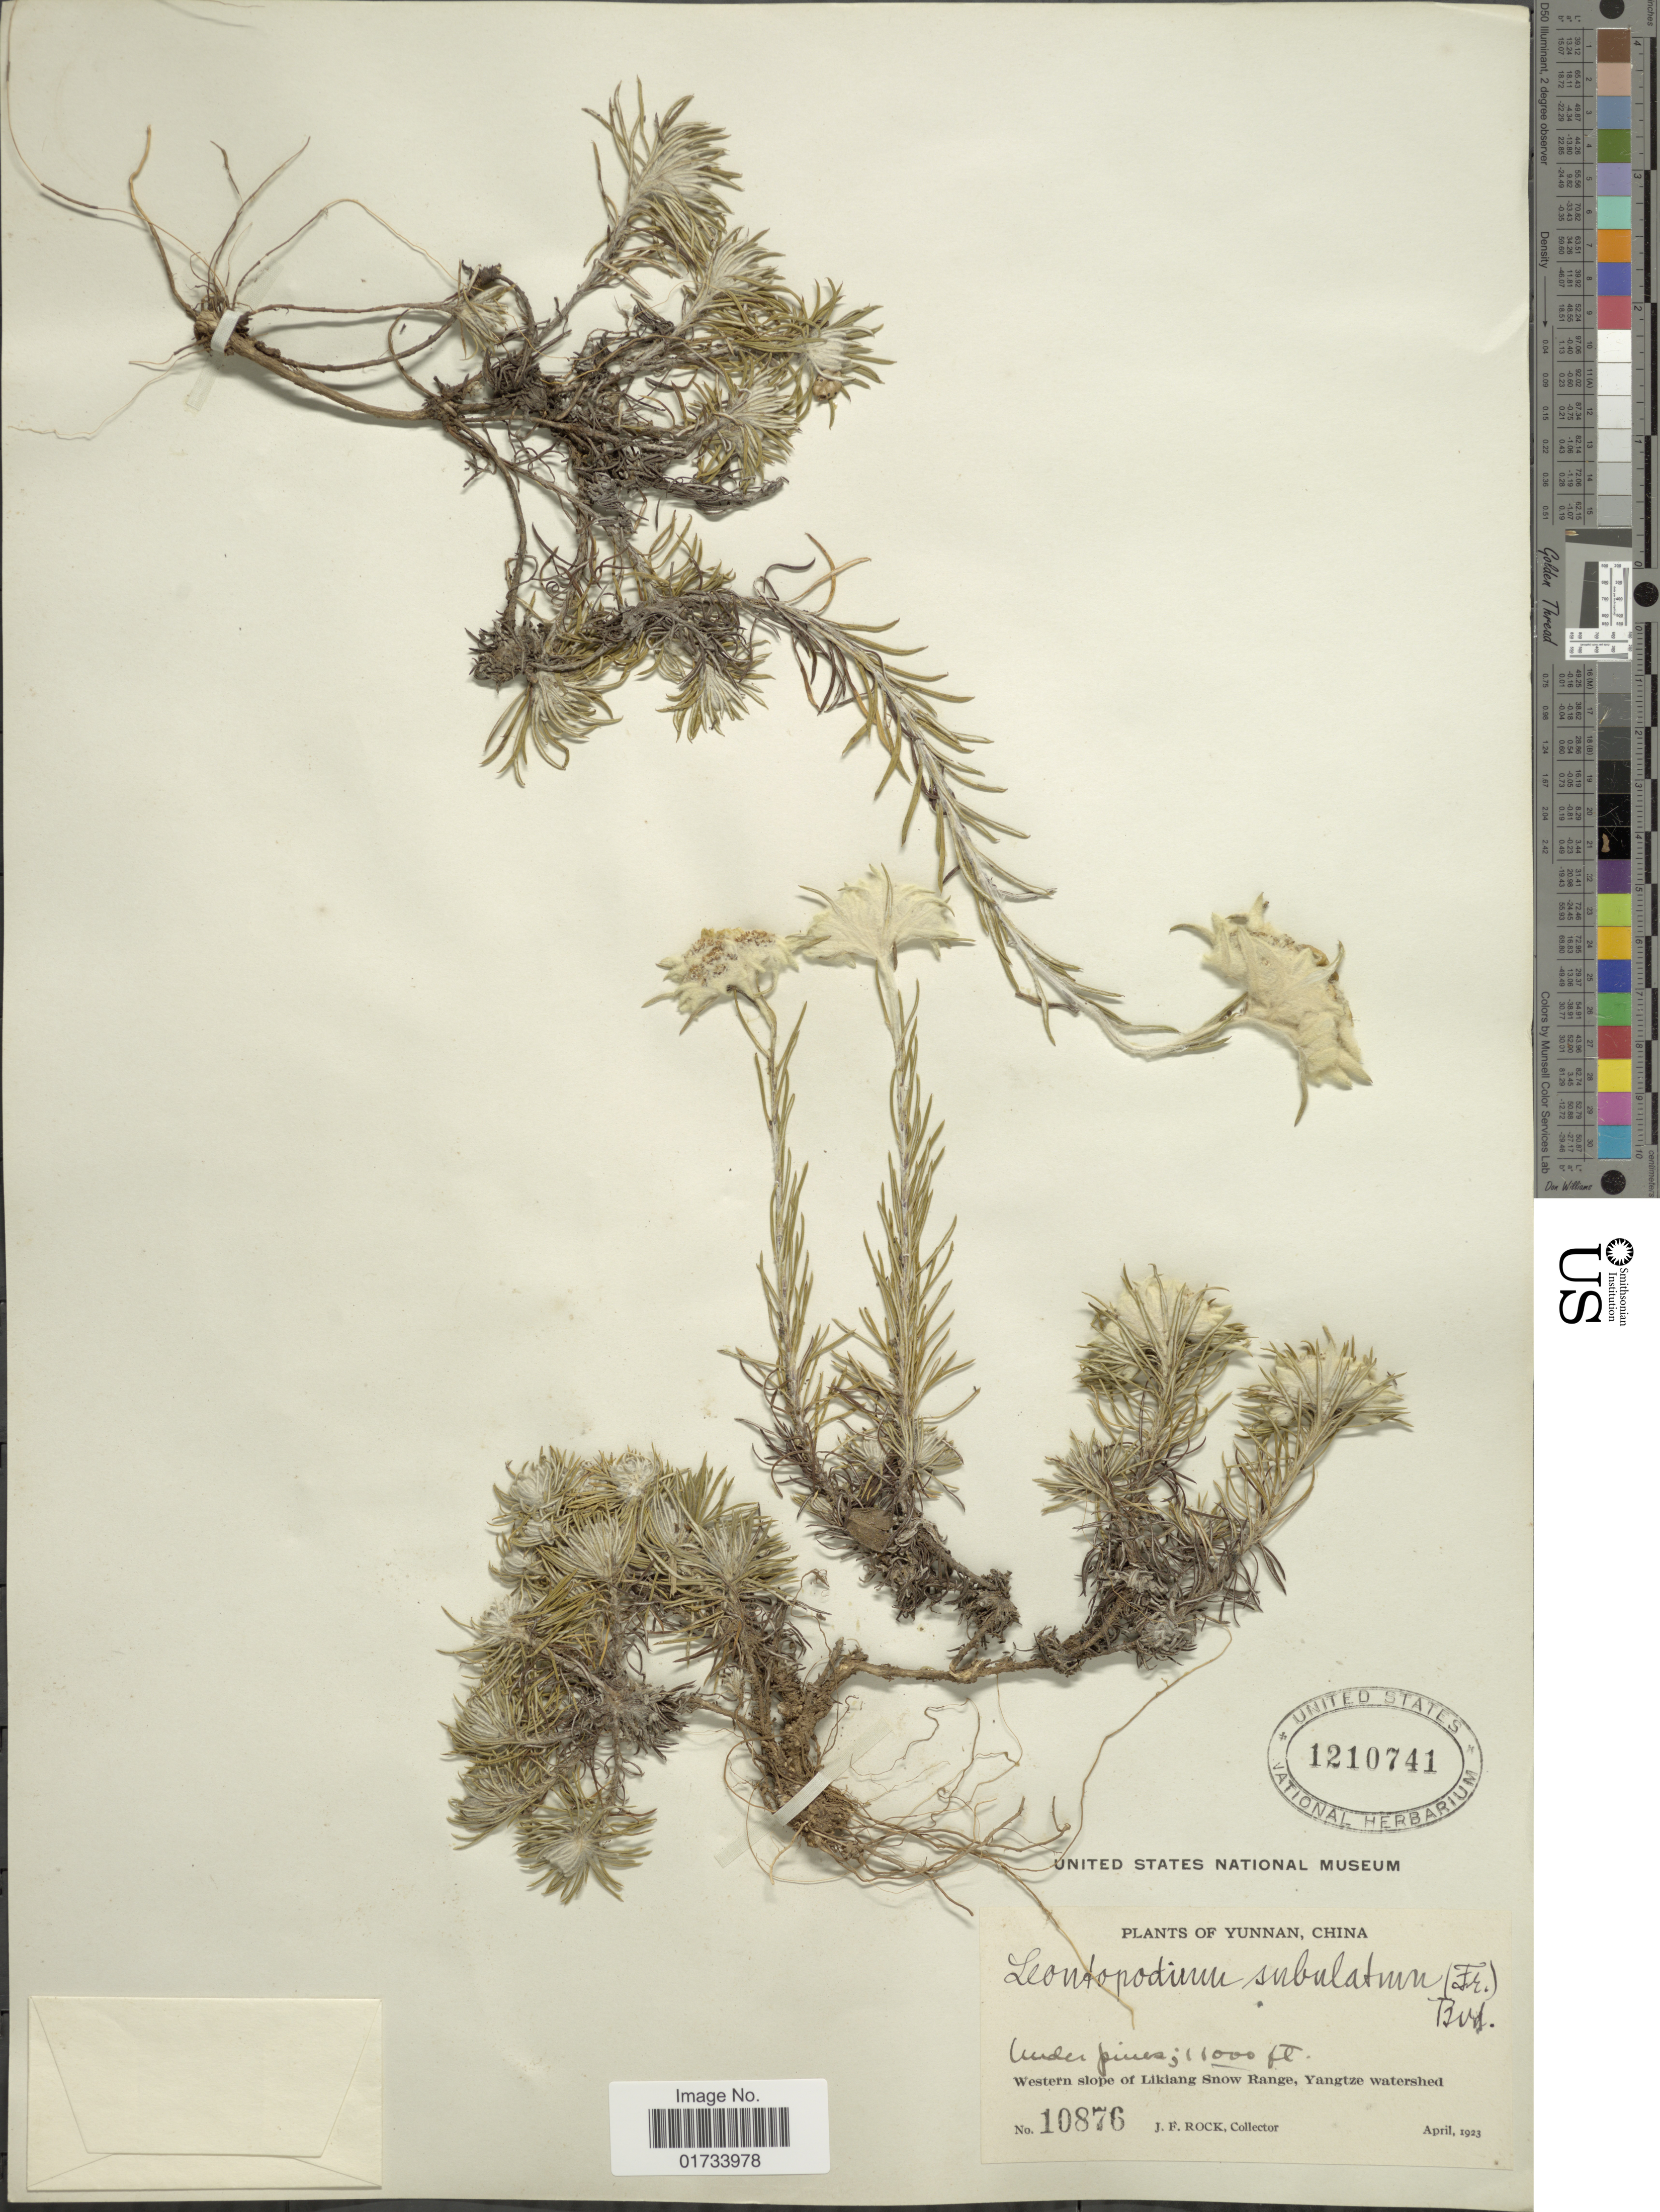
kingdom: Plantae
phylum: Tracheophyta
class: Magnoliopsida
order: Asterales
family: Asteraceae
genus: Leontopodium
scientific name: Leontopodium subulatum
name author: (Franch.) Beauverd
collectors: J. Rock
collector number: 10876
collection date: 1923-04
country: China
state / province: Yunnan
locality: Under pines, western slopes of Likiang Snow Range, Yangtze watershed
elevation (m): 3353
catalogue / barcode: US 1210741